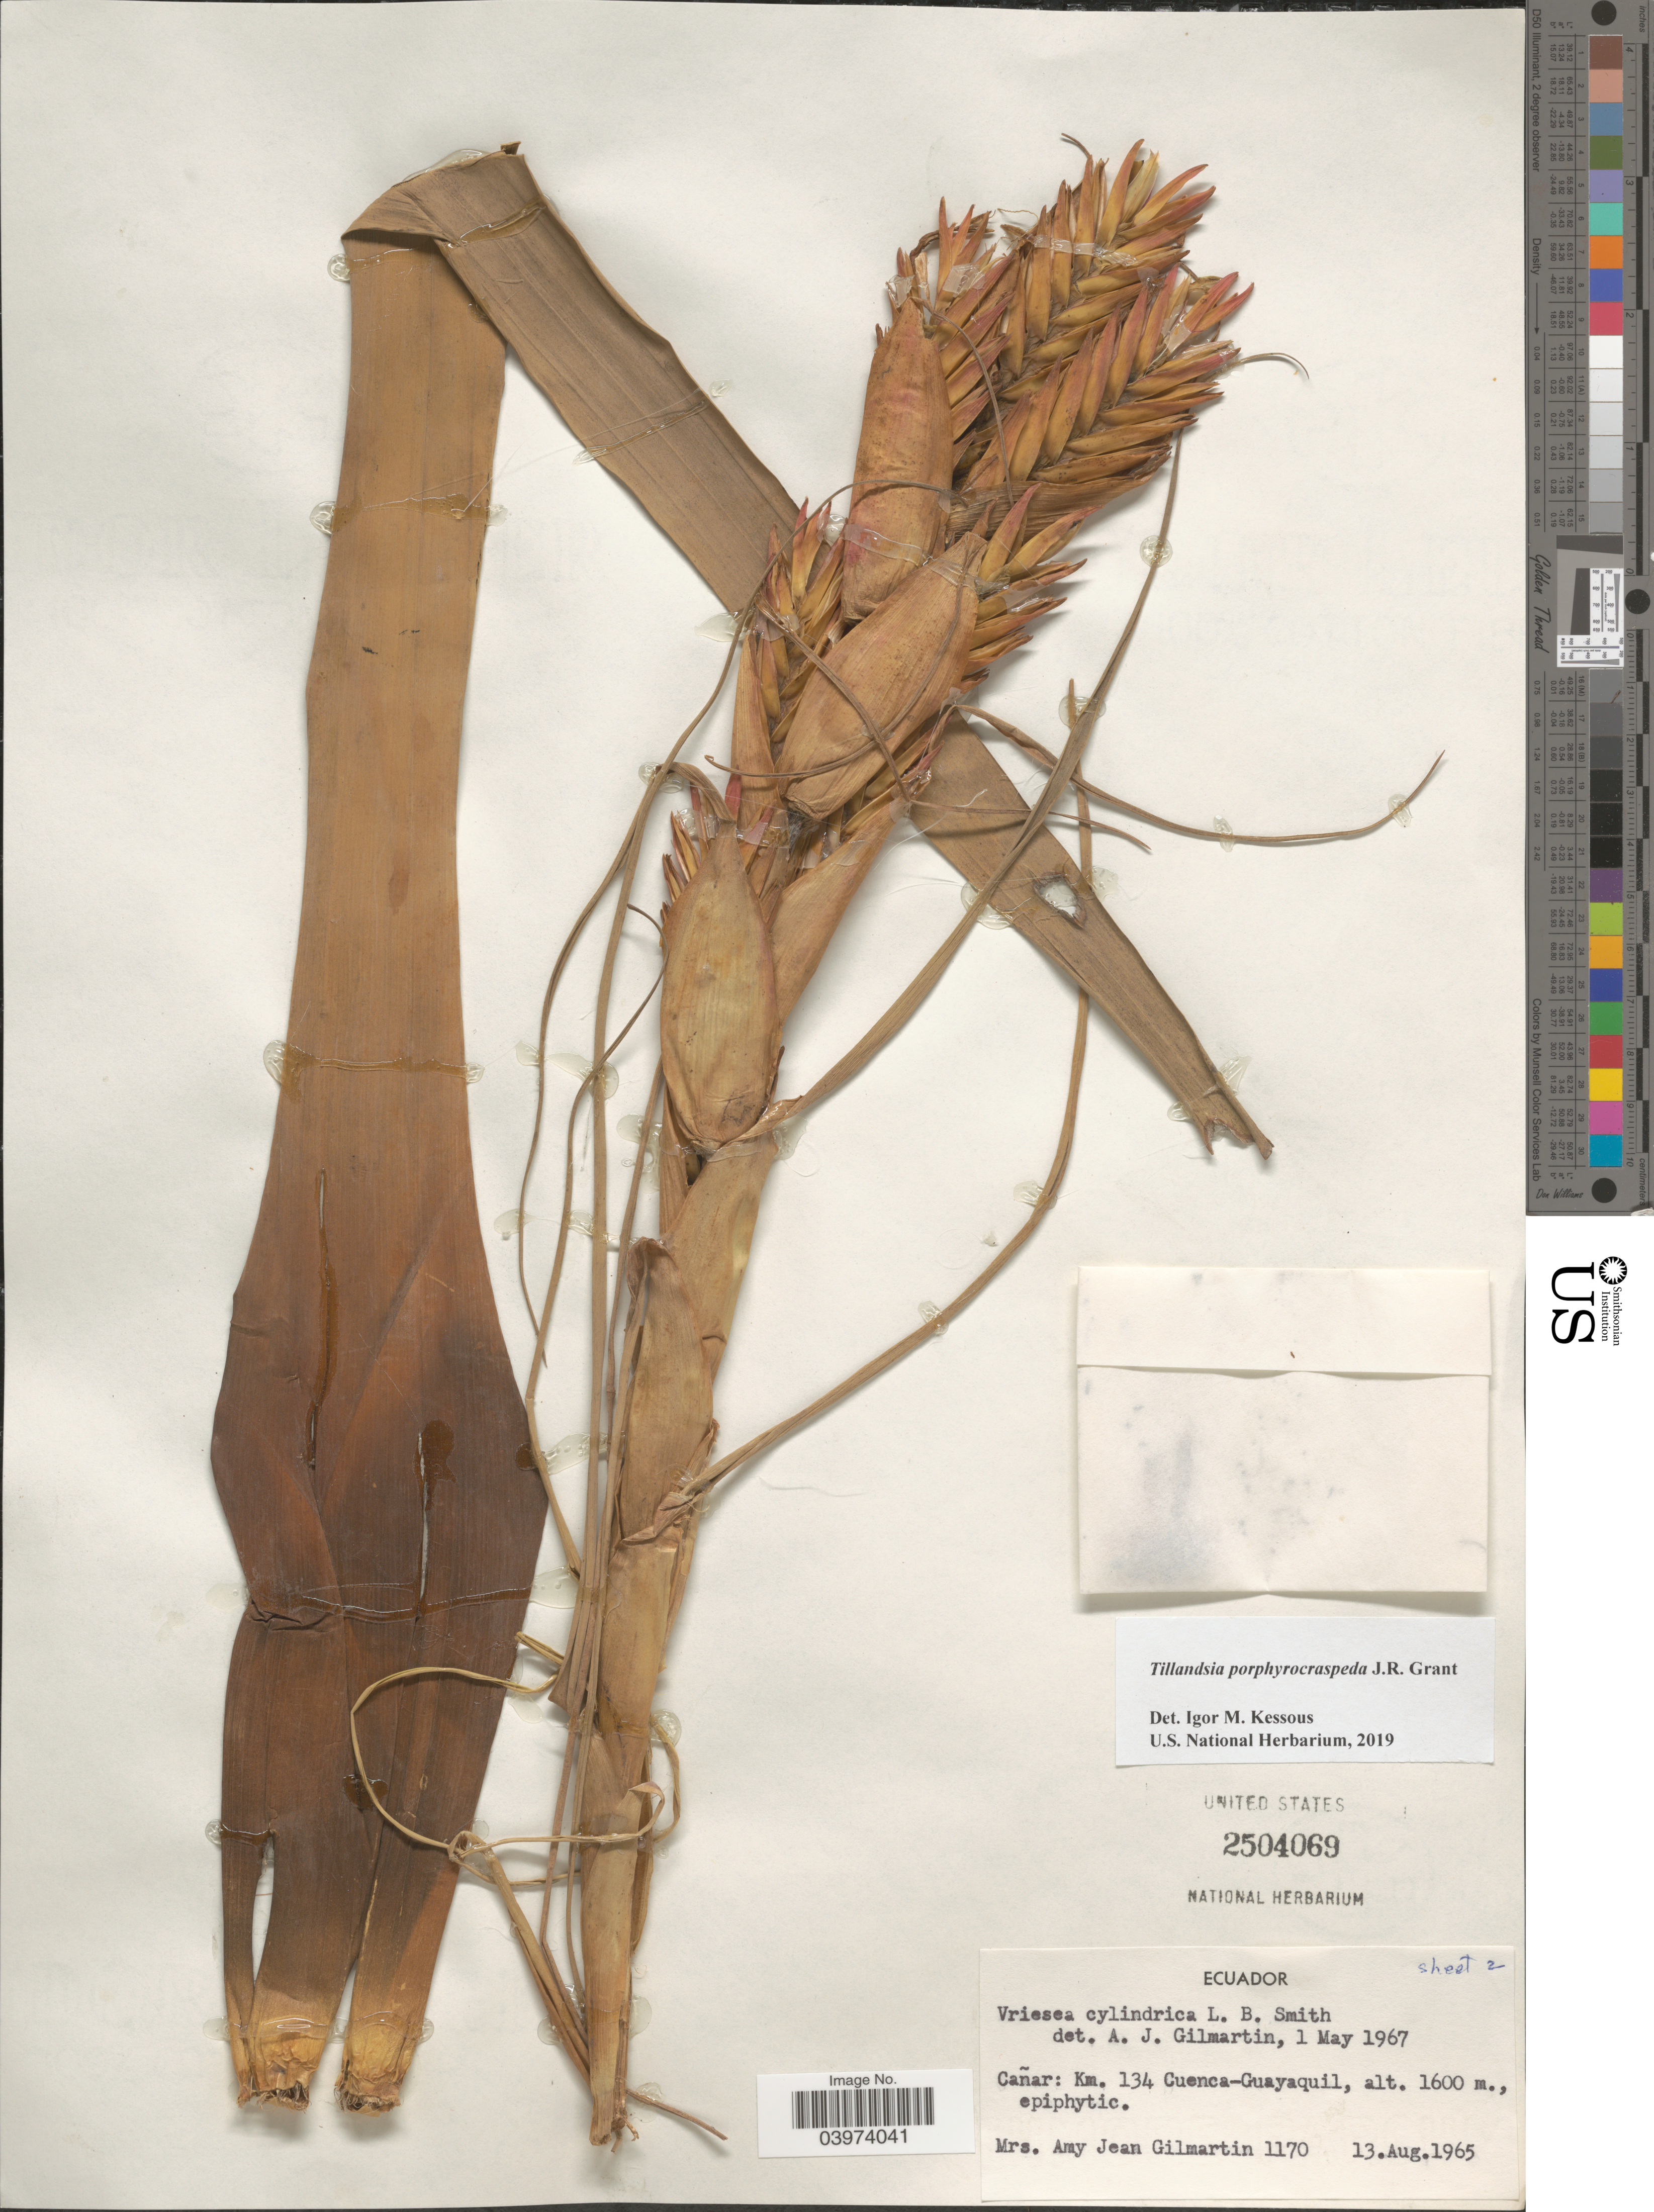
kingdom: Plantae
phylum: Tracheophyta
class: Liliopsida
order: Poales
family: Bromeliaceae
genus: Tillandsia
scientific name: Tillandsia porphyrocraspeda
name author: J.R. Grant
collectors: A. J. Gilmartin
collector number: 1170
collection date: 1965-08-13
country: Ecuador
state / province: Cañar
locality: Km. 134 Cuenca-Guayaquil.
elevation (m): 1600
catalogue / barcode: US 2504069